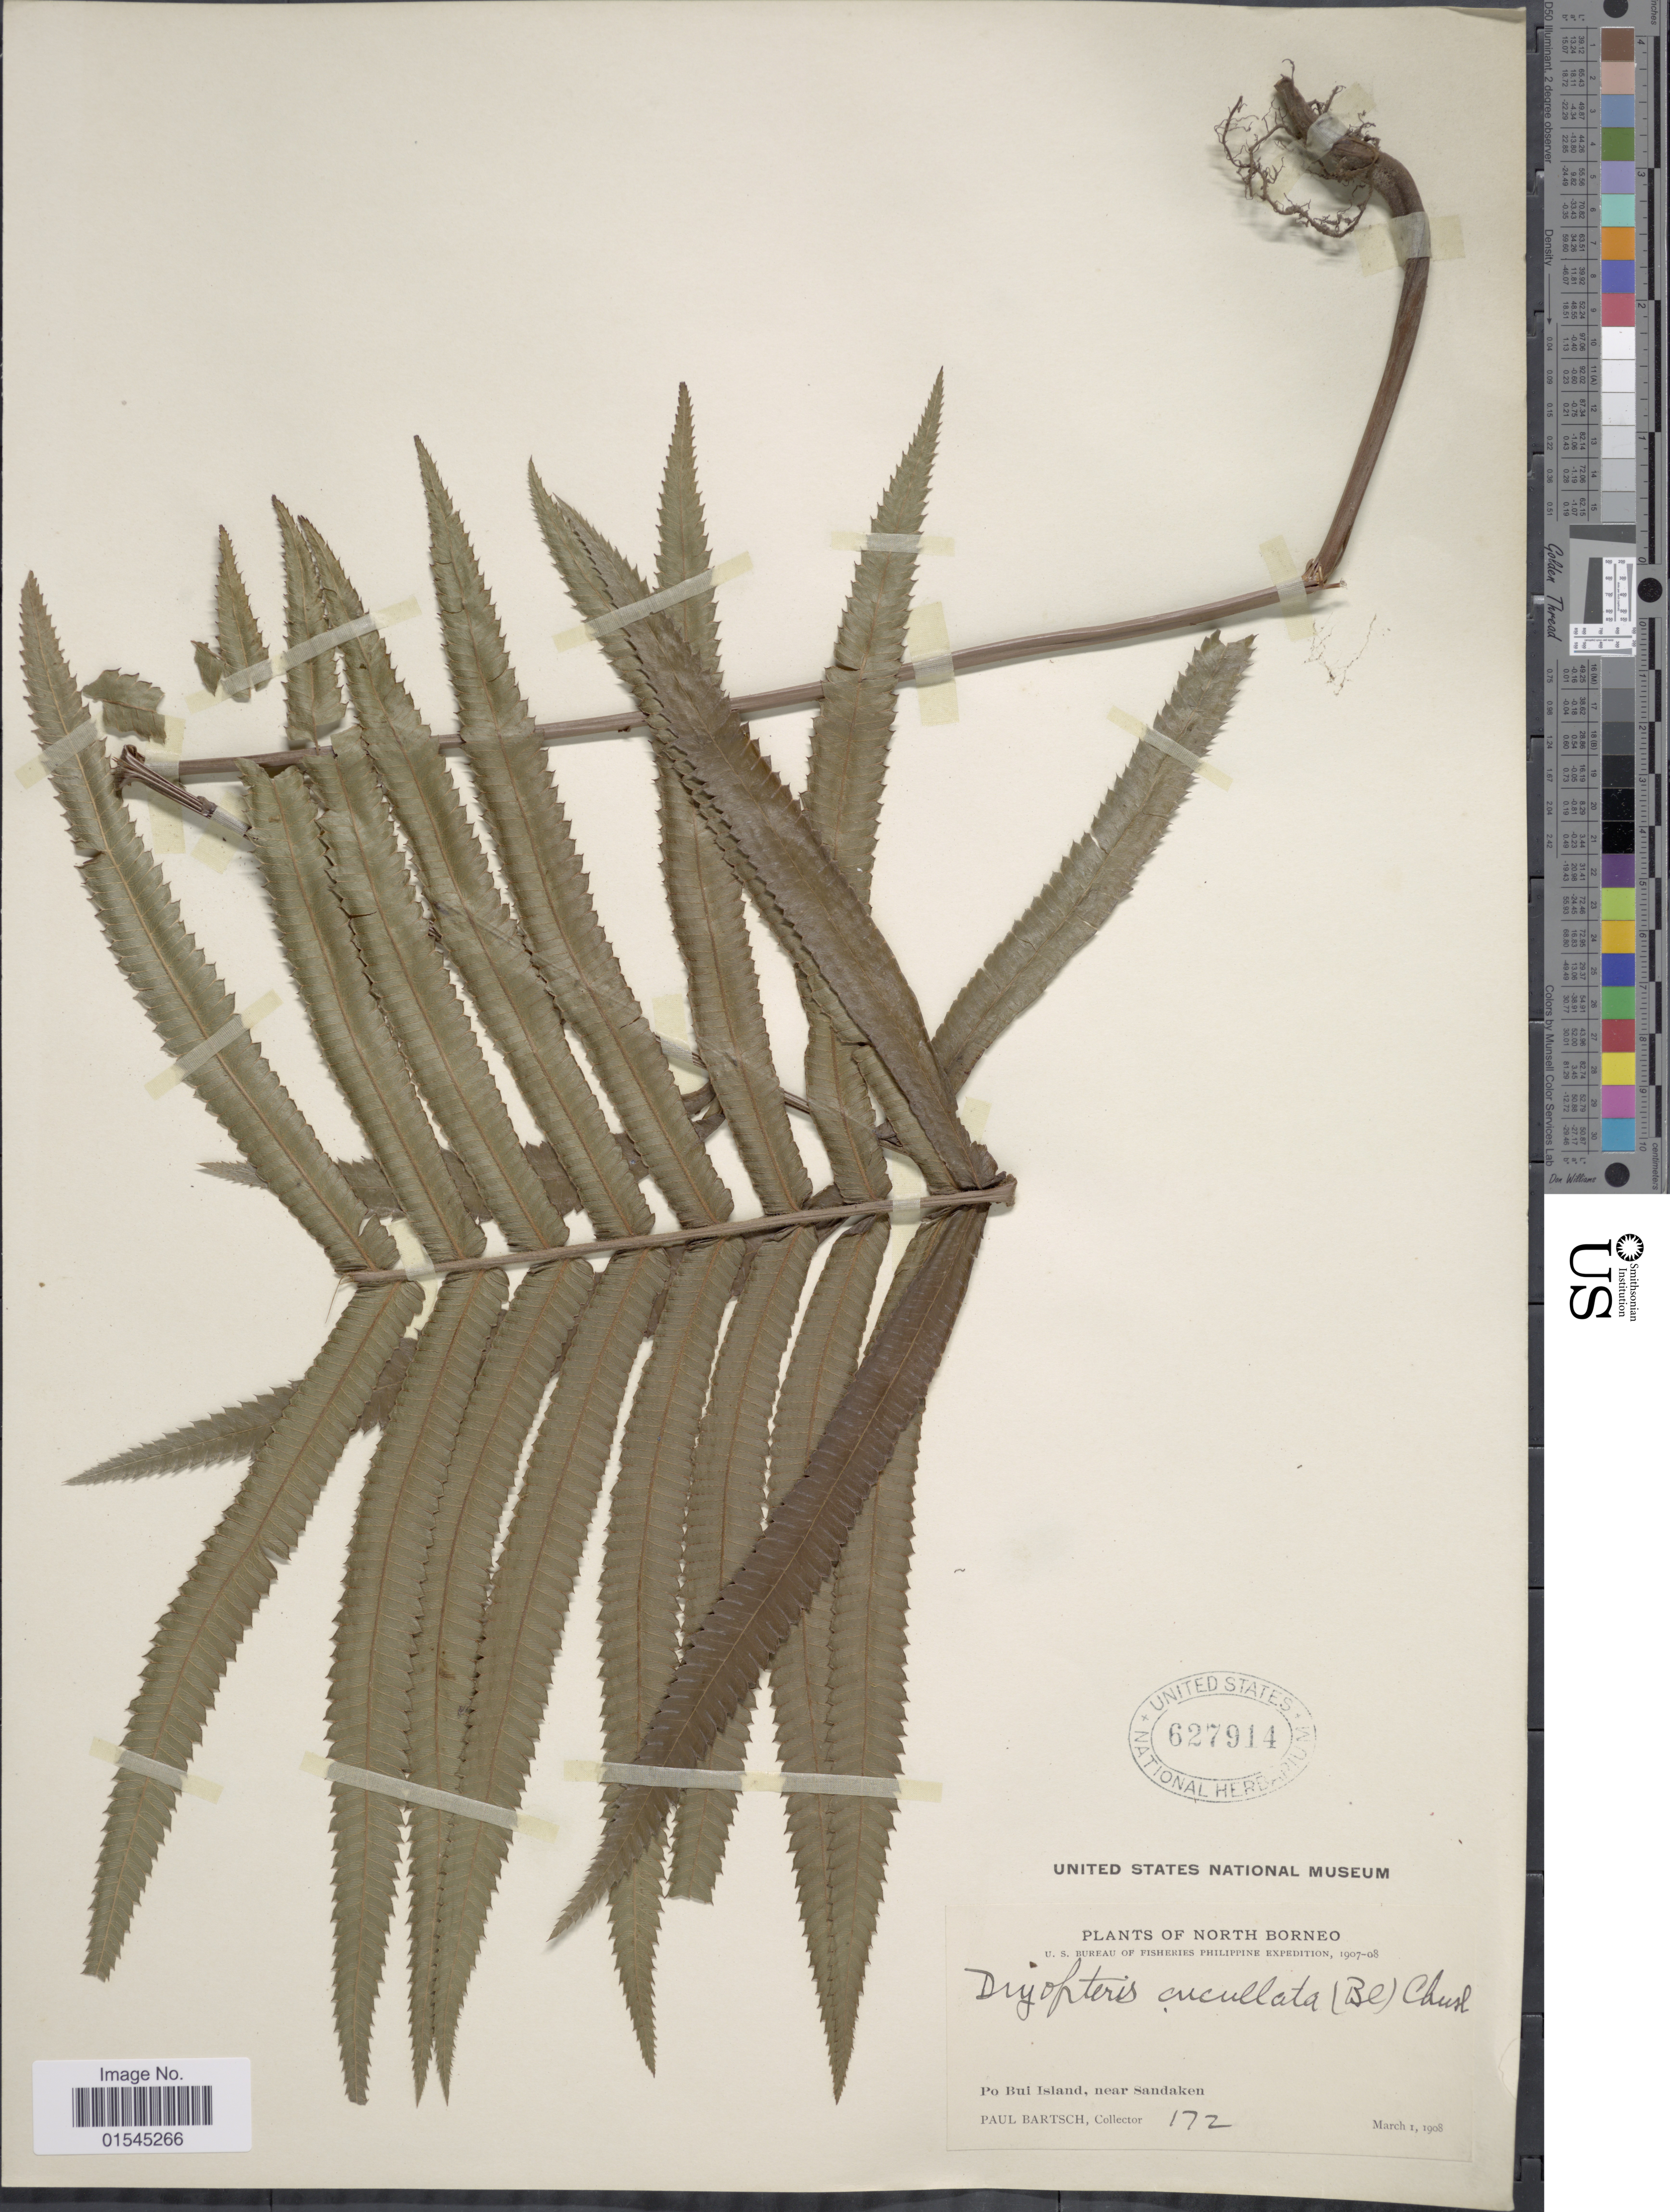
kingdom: Plantae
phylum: Tracheophyta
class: Polypodiopsida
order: Polypodiales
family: Thelypteridaceae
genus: Sphaerostephanos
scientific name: Sphaerostephanos unitus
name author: (L.) Holttum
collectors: P. Bartsch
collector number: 172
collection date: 1908-03-01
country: Malaysia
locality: North Borneo. Po Bui Island, near Sandaken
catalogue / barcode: US 627914